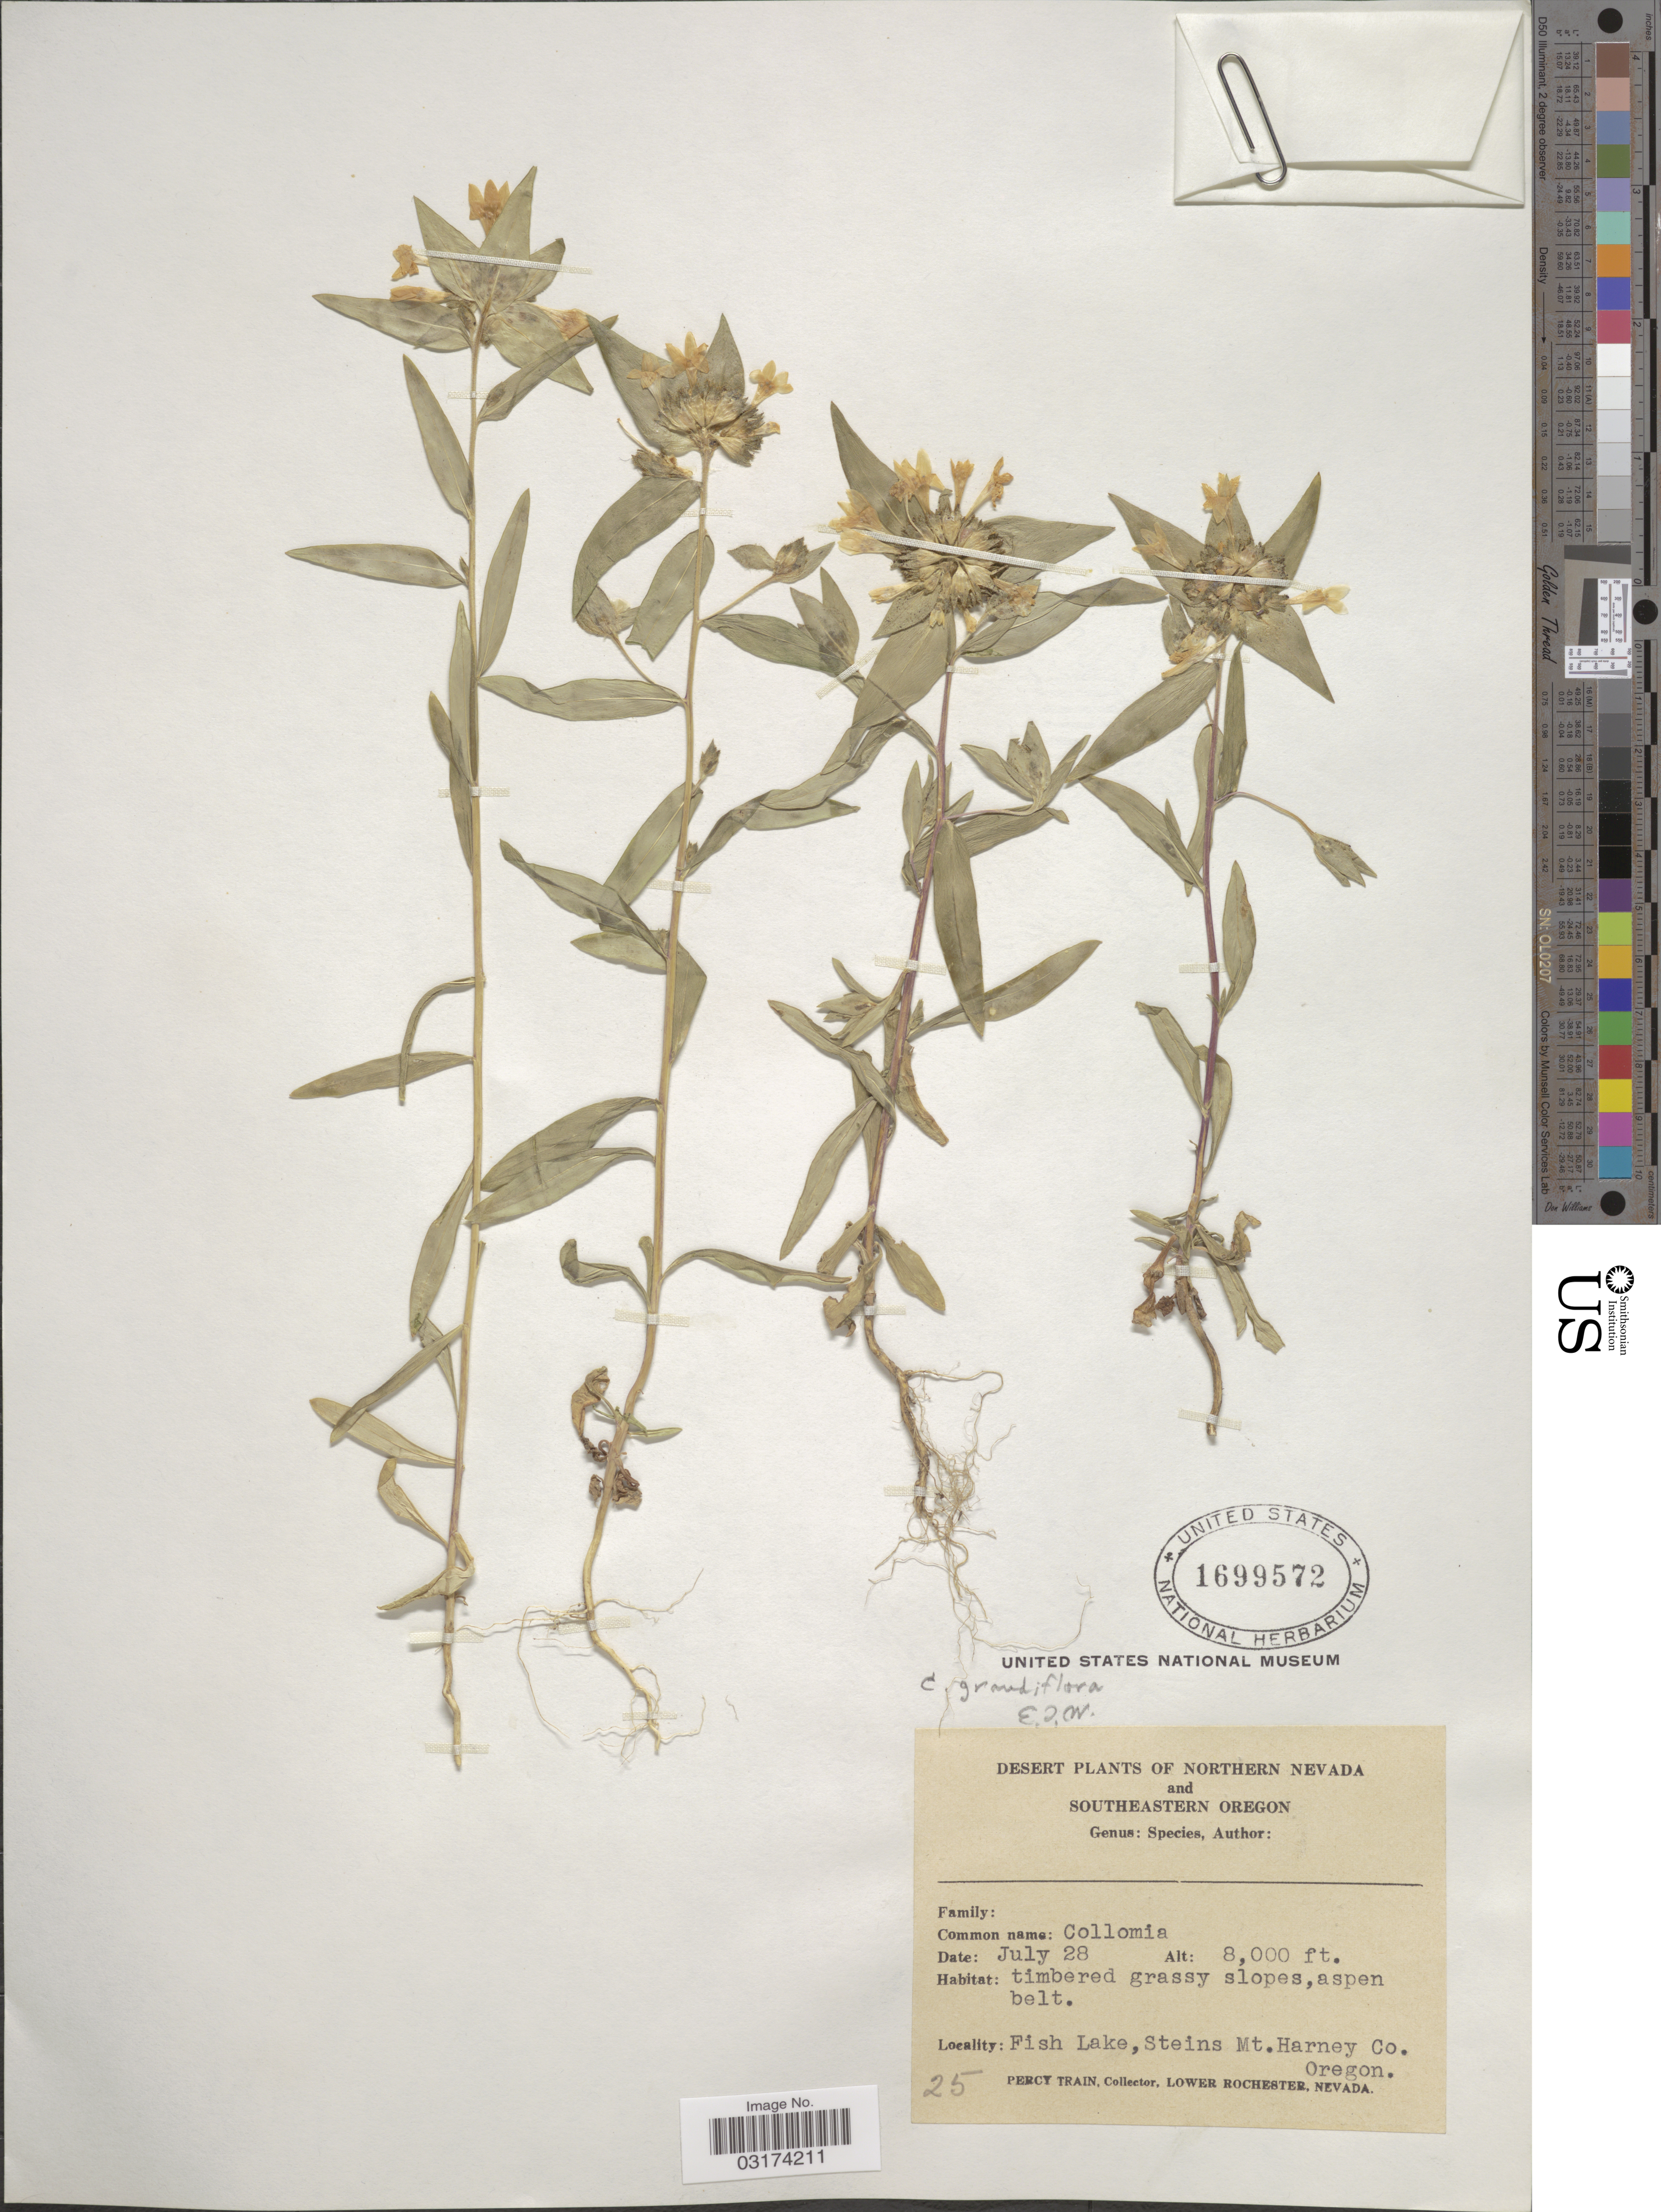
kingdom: Plantae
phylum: Tracheophyta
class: Magnoliopsida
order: Ericales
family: Polemoniaceae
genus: Collomia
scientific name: Collomia grandiflora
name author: Douglas ex Lindl.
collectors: P. Train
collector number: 25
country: United States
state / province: Oregon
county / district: Harney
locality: Desert. Fish Lake, Steins Mt. Harney Co. Southeastern Oregon.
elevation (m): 2438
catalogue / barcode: US 1699572